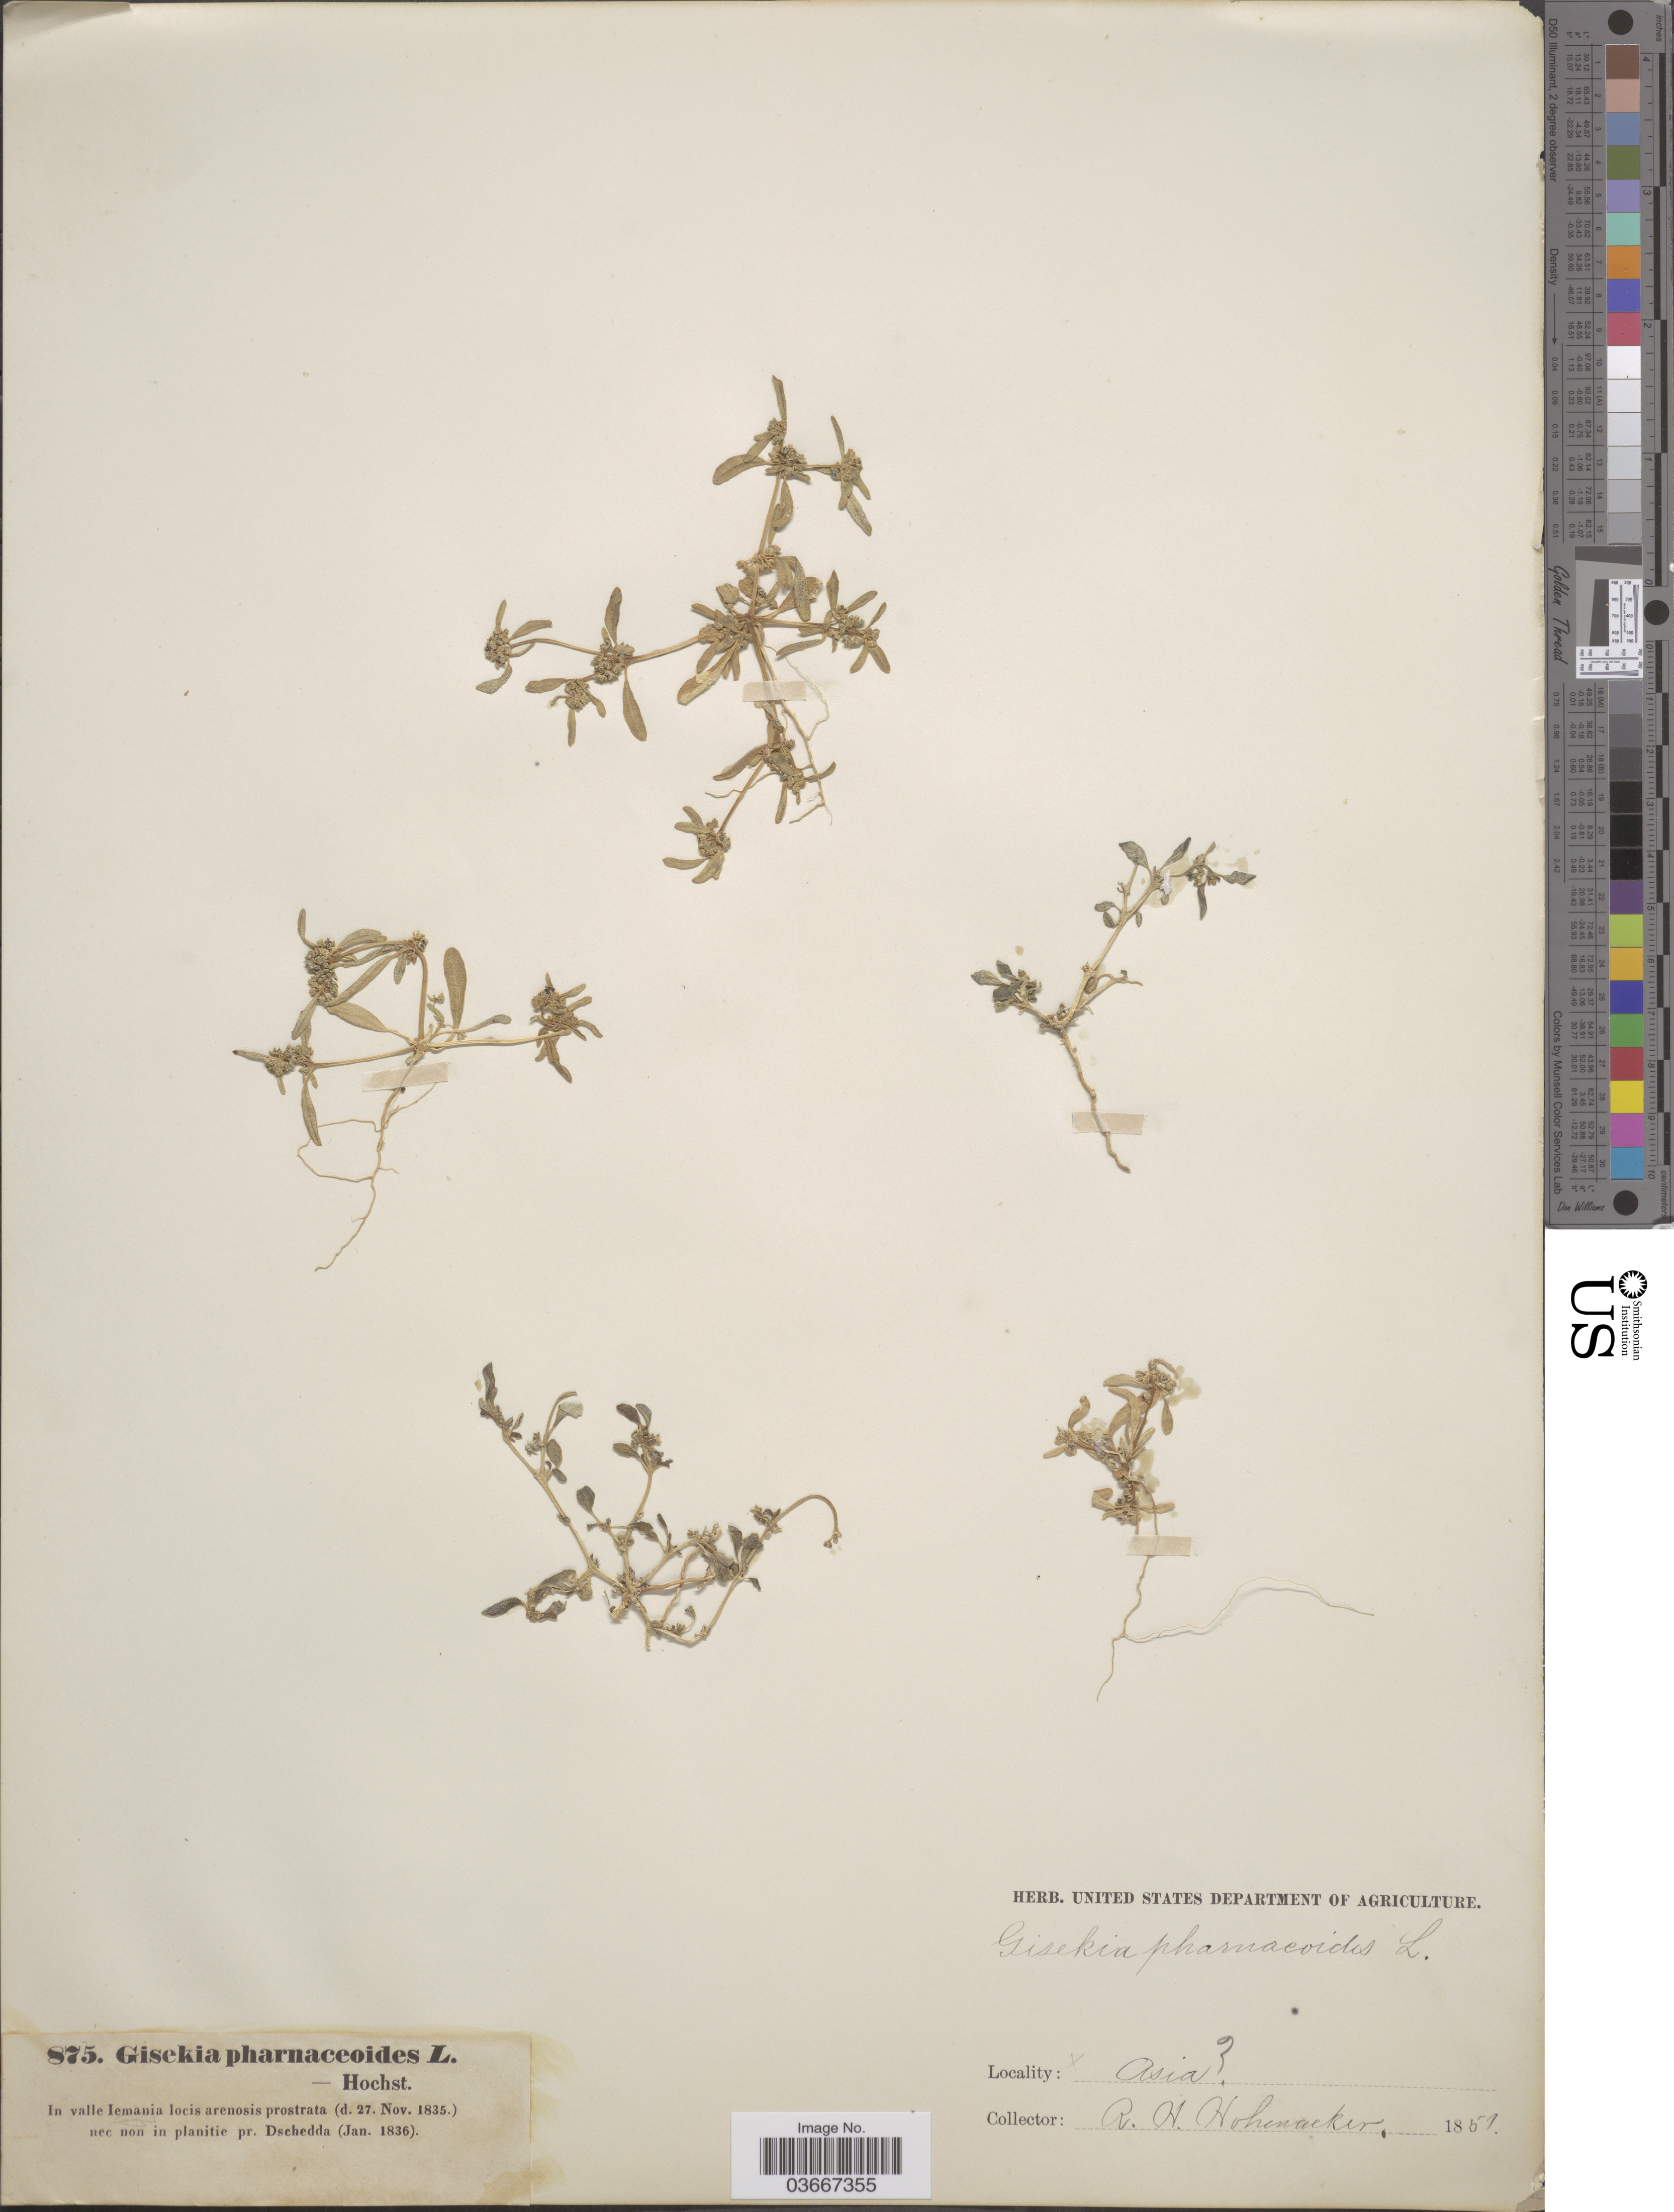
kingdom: Plantae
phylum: Tracheophyta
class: Magnoliopsida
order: Caryophyllales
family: Gisekiaceae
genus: Gisekia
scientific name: Gisekia pharnaceoides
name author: L.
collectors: R. Hohenacker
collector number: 875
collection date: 1835-11-27/1851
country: Saudi Arabia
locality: Asia. In valle Iemania locis arenosis prostrata nec non in planitie pr. Dschedda.